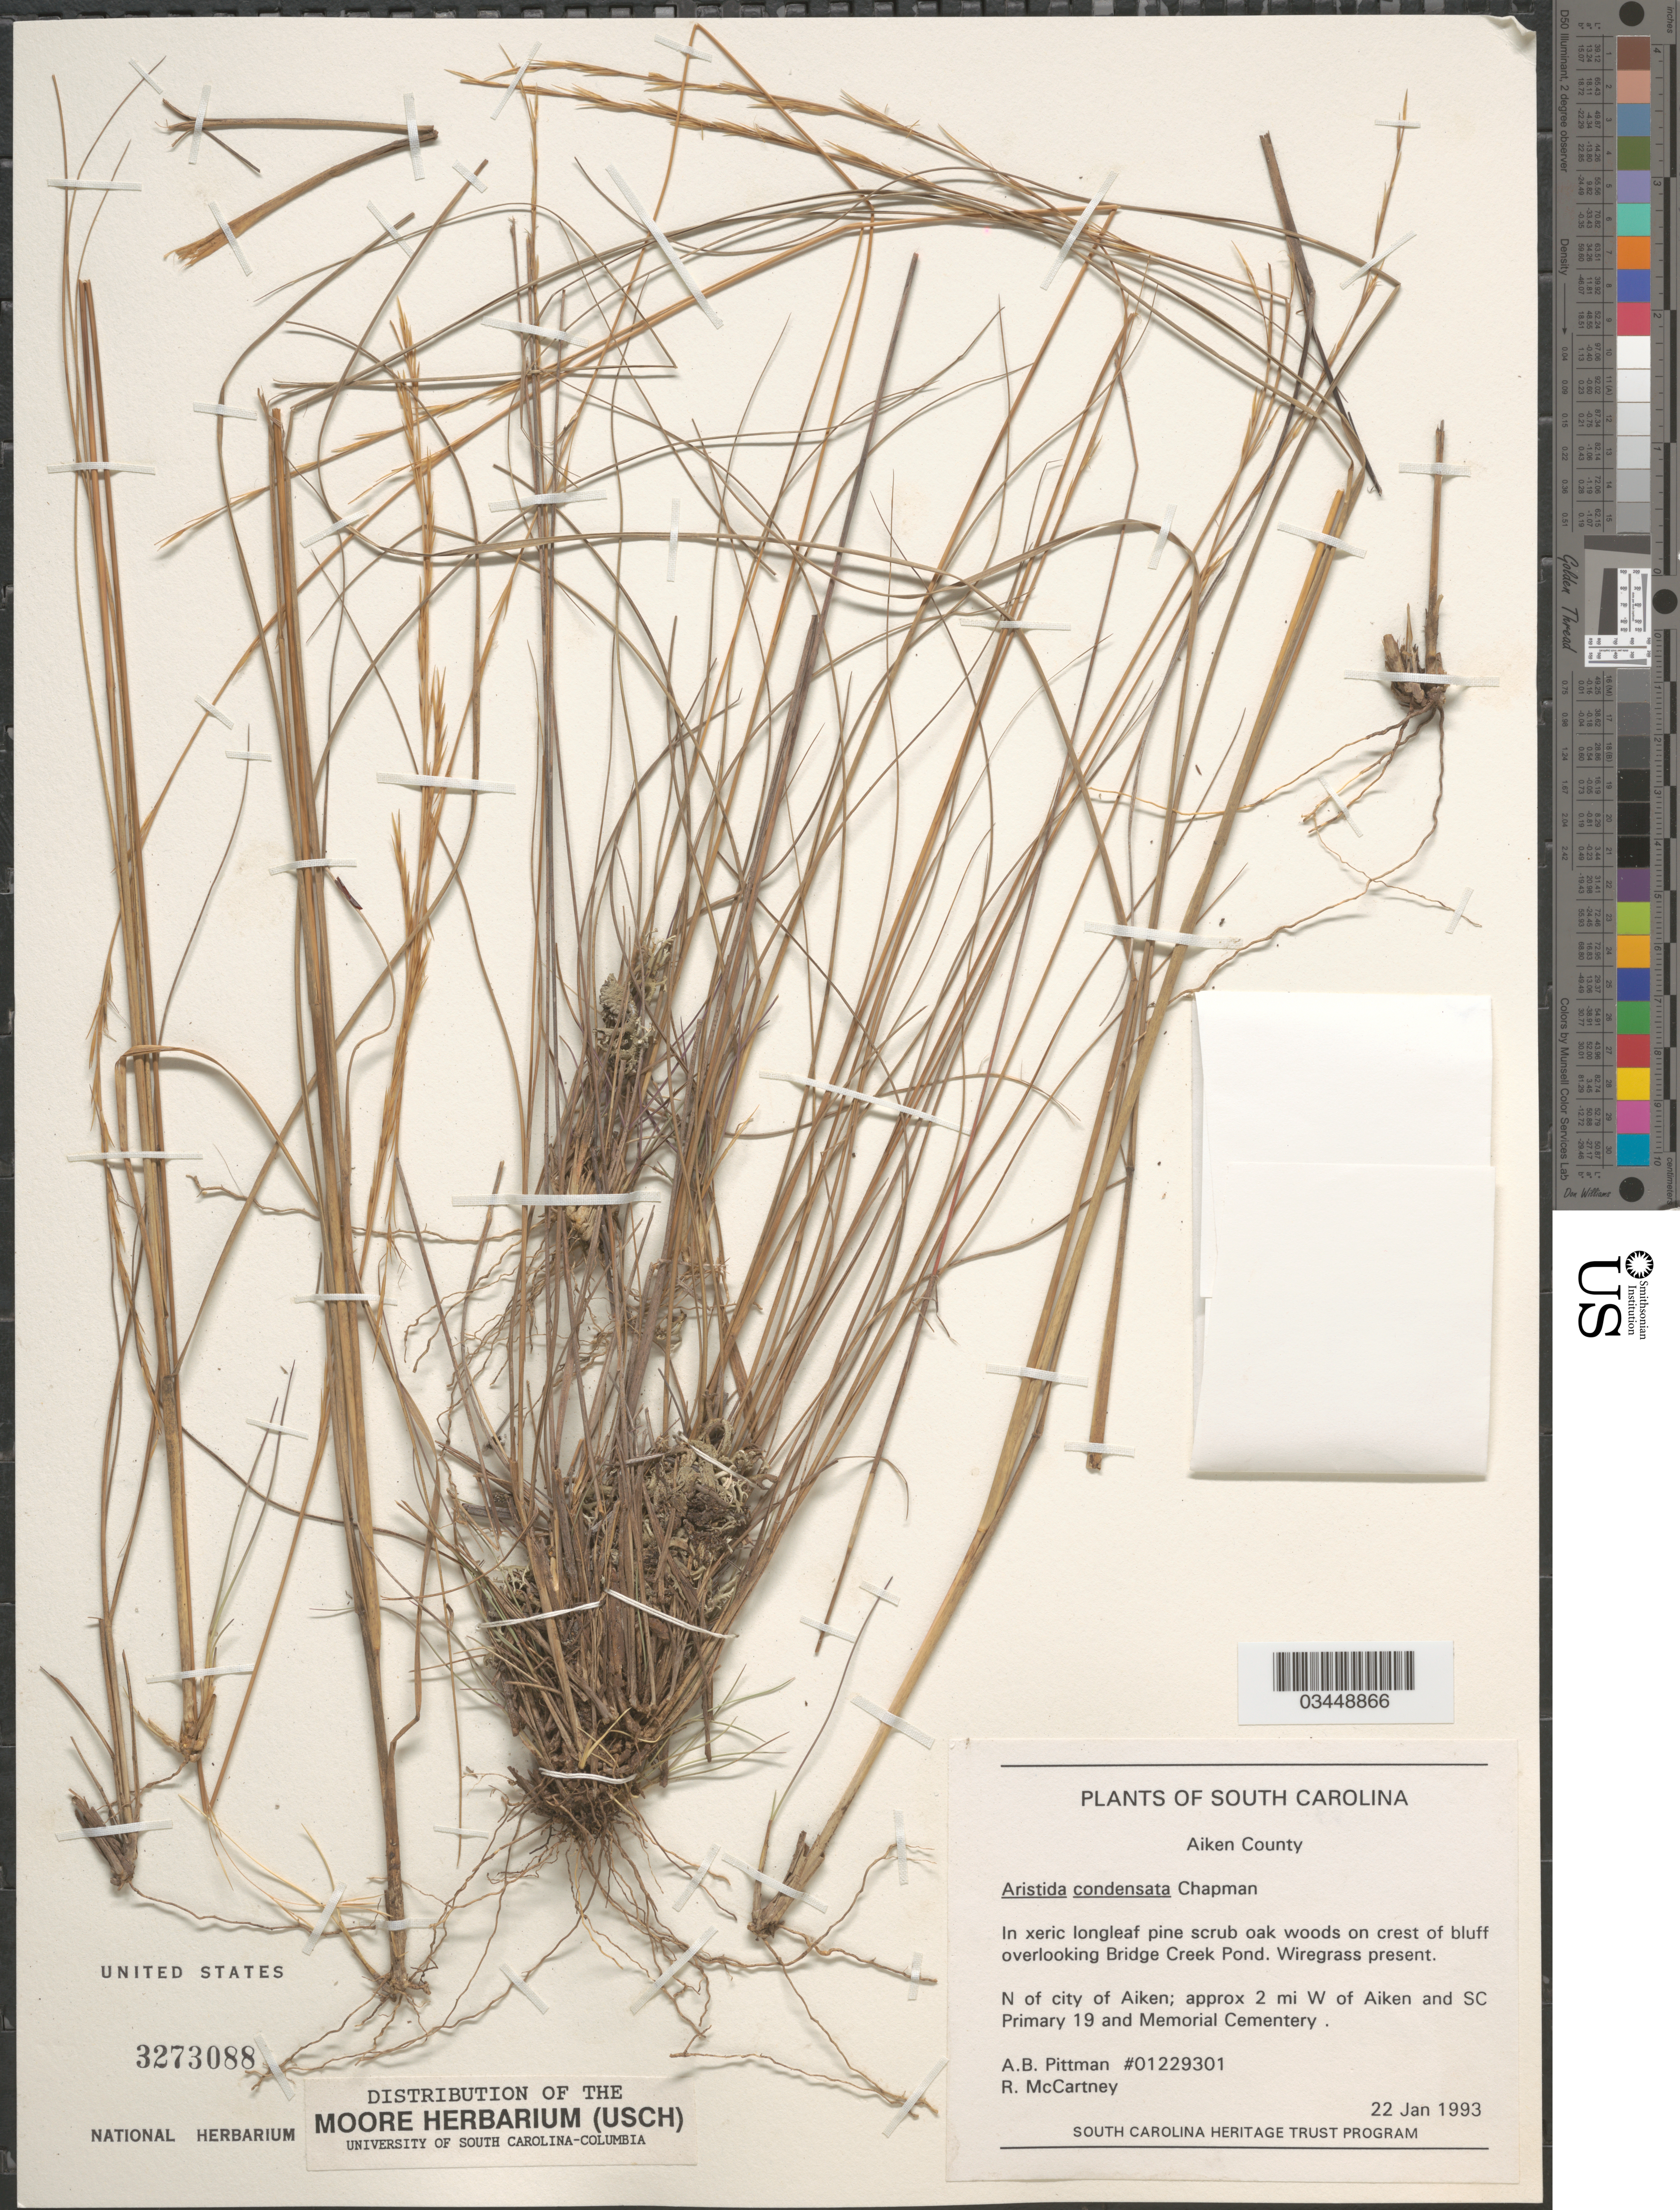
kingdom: Plantae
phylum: Tracheophyta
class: Liliopsida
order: Poales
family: Poaceae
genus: Aristida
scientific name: Aristida condensata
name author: Chapm.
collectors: A. B. Pittman & R. McCartney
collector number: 01229301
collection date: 1993-01-22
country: United States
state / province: South Carolina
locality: In xeric longleaf pine scrub oak woods on crest of bluff overlooking Bridge Creek Pond. Aiken County. N of city of Aiken; approx 2 mi W of Aiken and SC Primary 19 and Memorial Cemetery.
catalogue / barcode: US 3273088